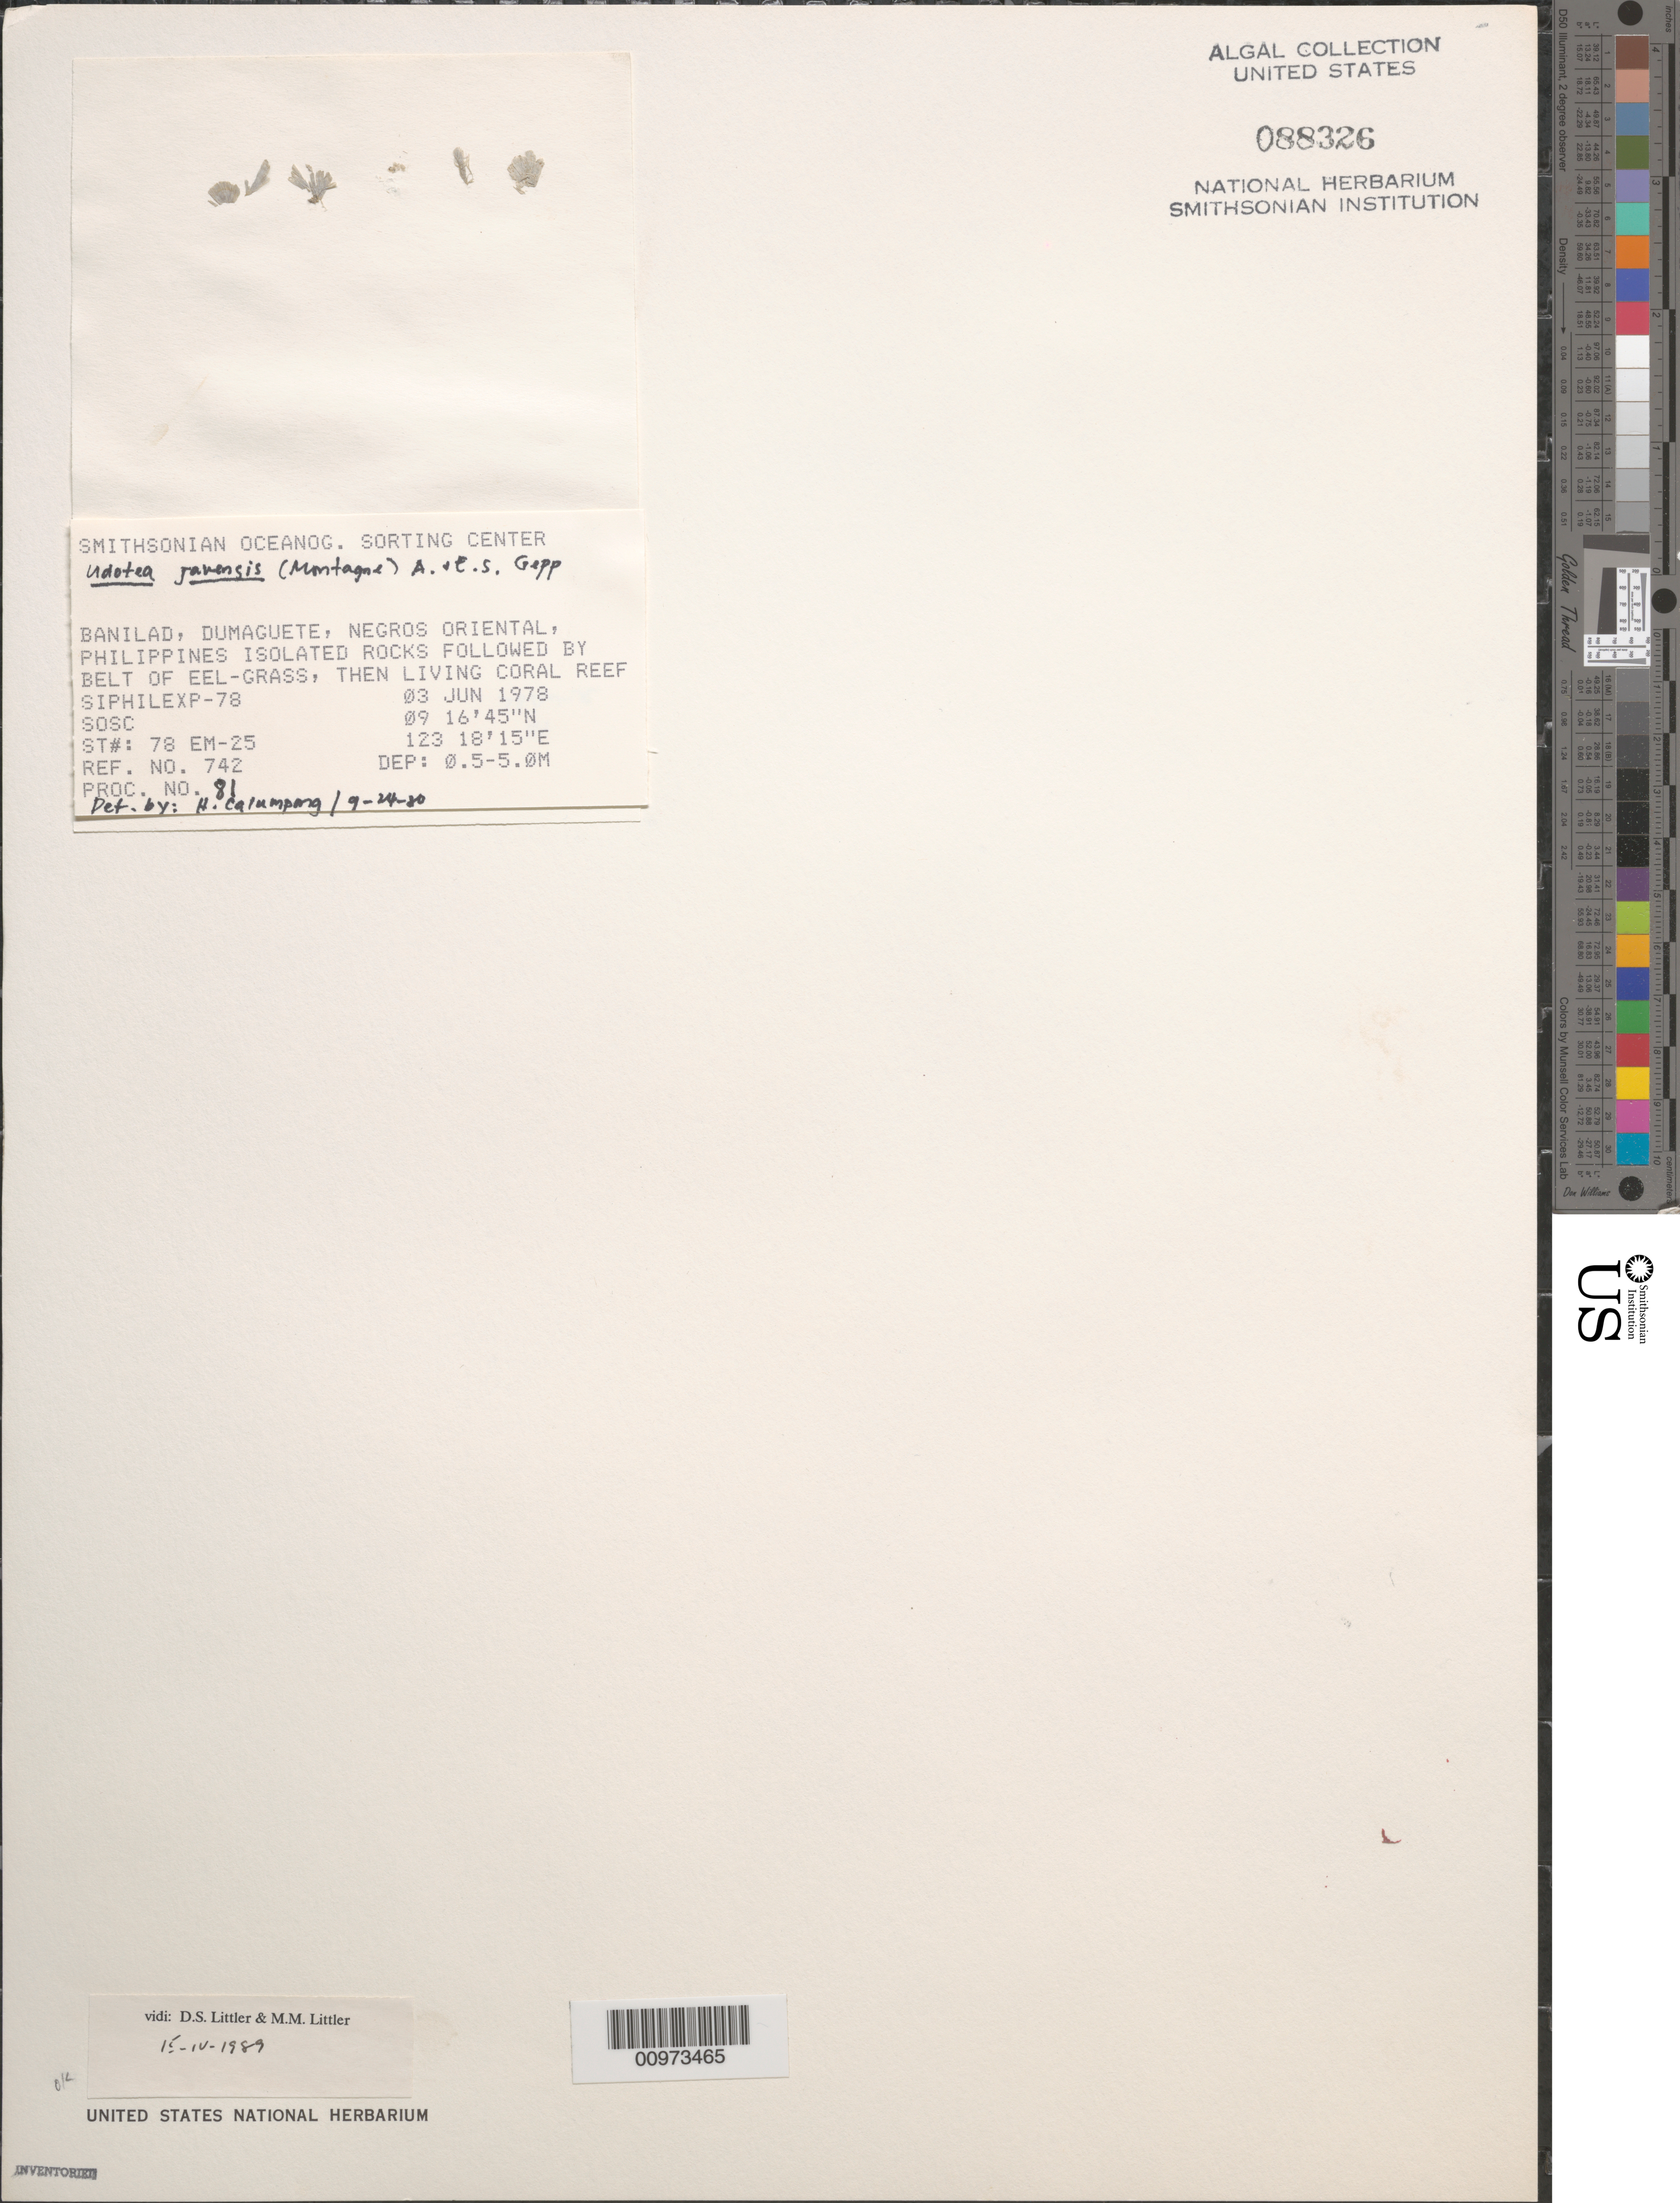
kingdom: Plantae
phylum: Chlorophyta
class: Ulvophyceae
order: Bryopsidales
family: Udoteaceae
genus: Rhipidosiphon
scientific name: Rhipidosiphon javensis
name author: Mont.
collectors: SOSC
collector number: Station 78 EM-25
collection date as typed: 03 Jun 1978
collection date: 1978-06-03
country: Philippines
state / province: Central Visayas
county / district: Negros Oriental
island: Negros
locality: Banilad, Dumaguete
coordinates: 09 16' 45" N, 123 18' 15" E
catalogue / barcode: US 88326